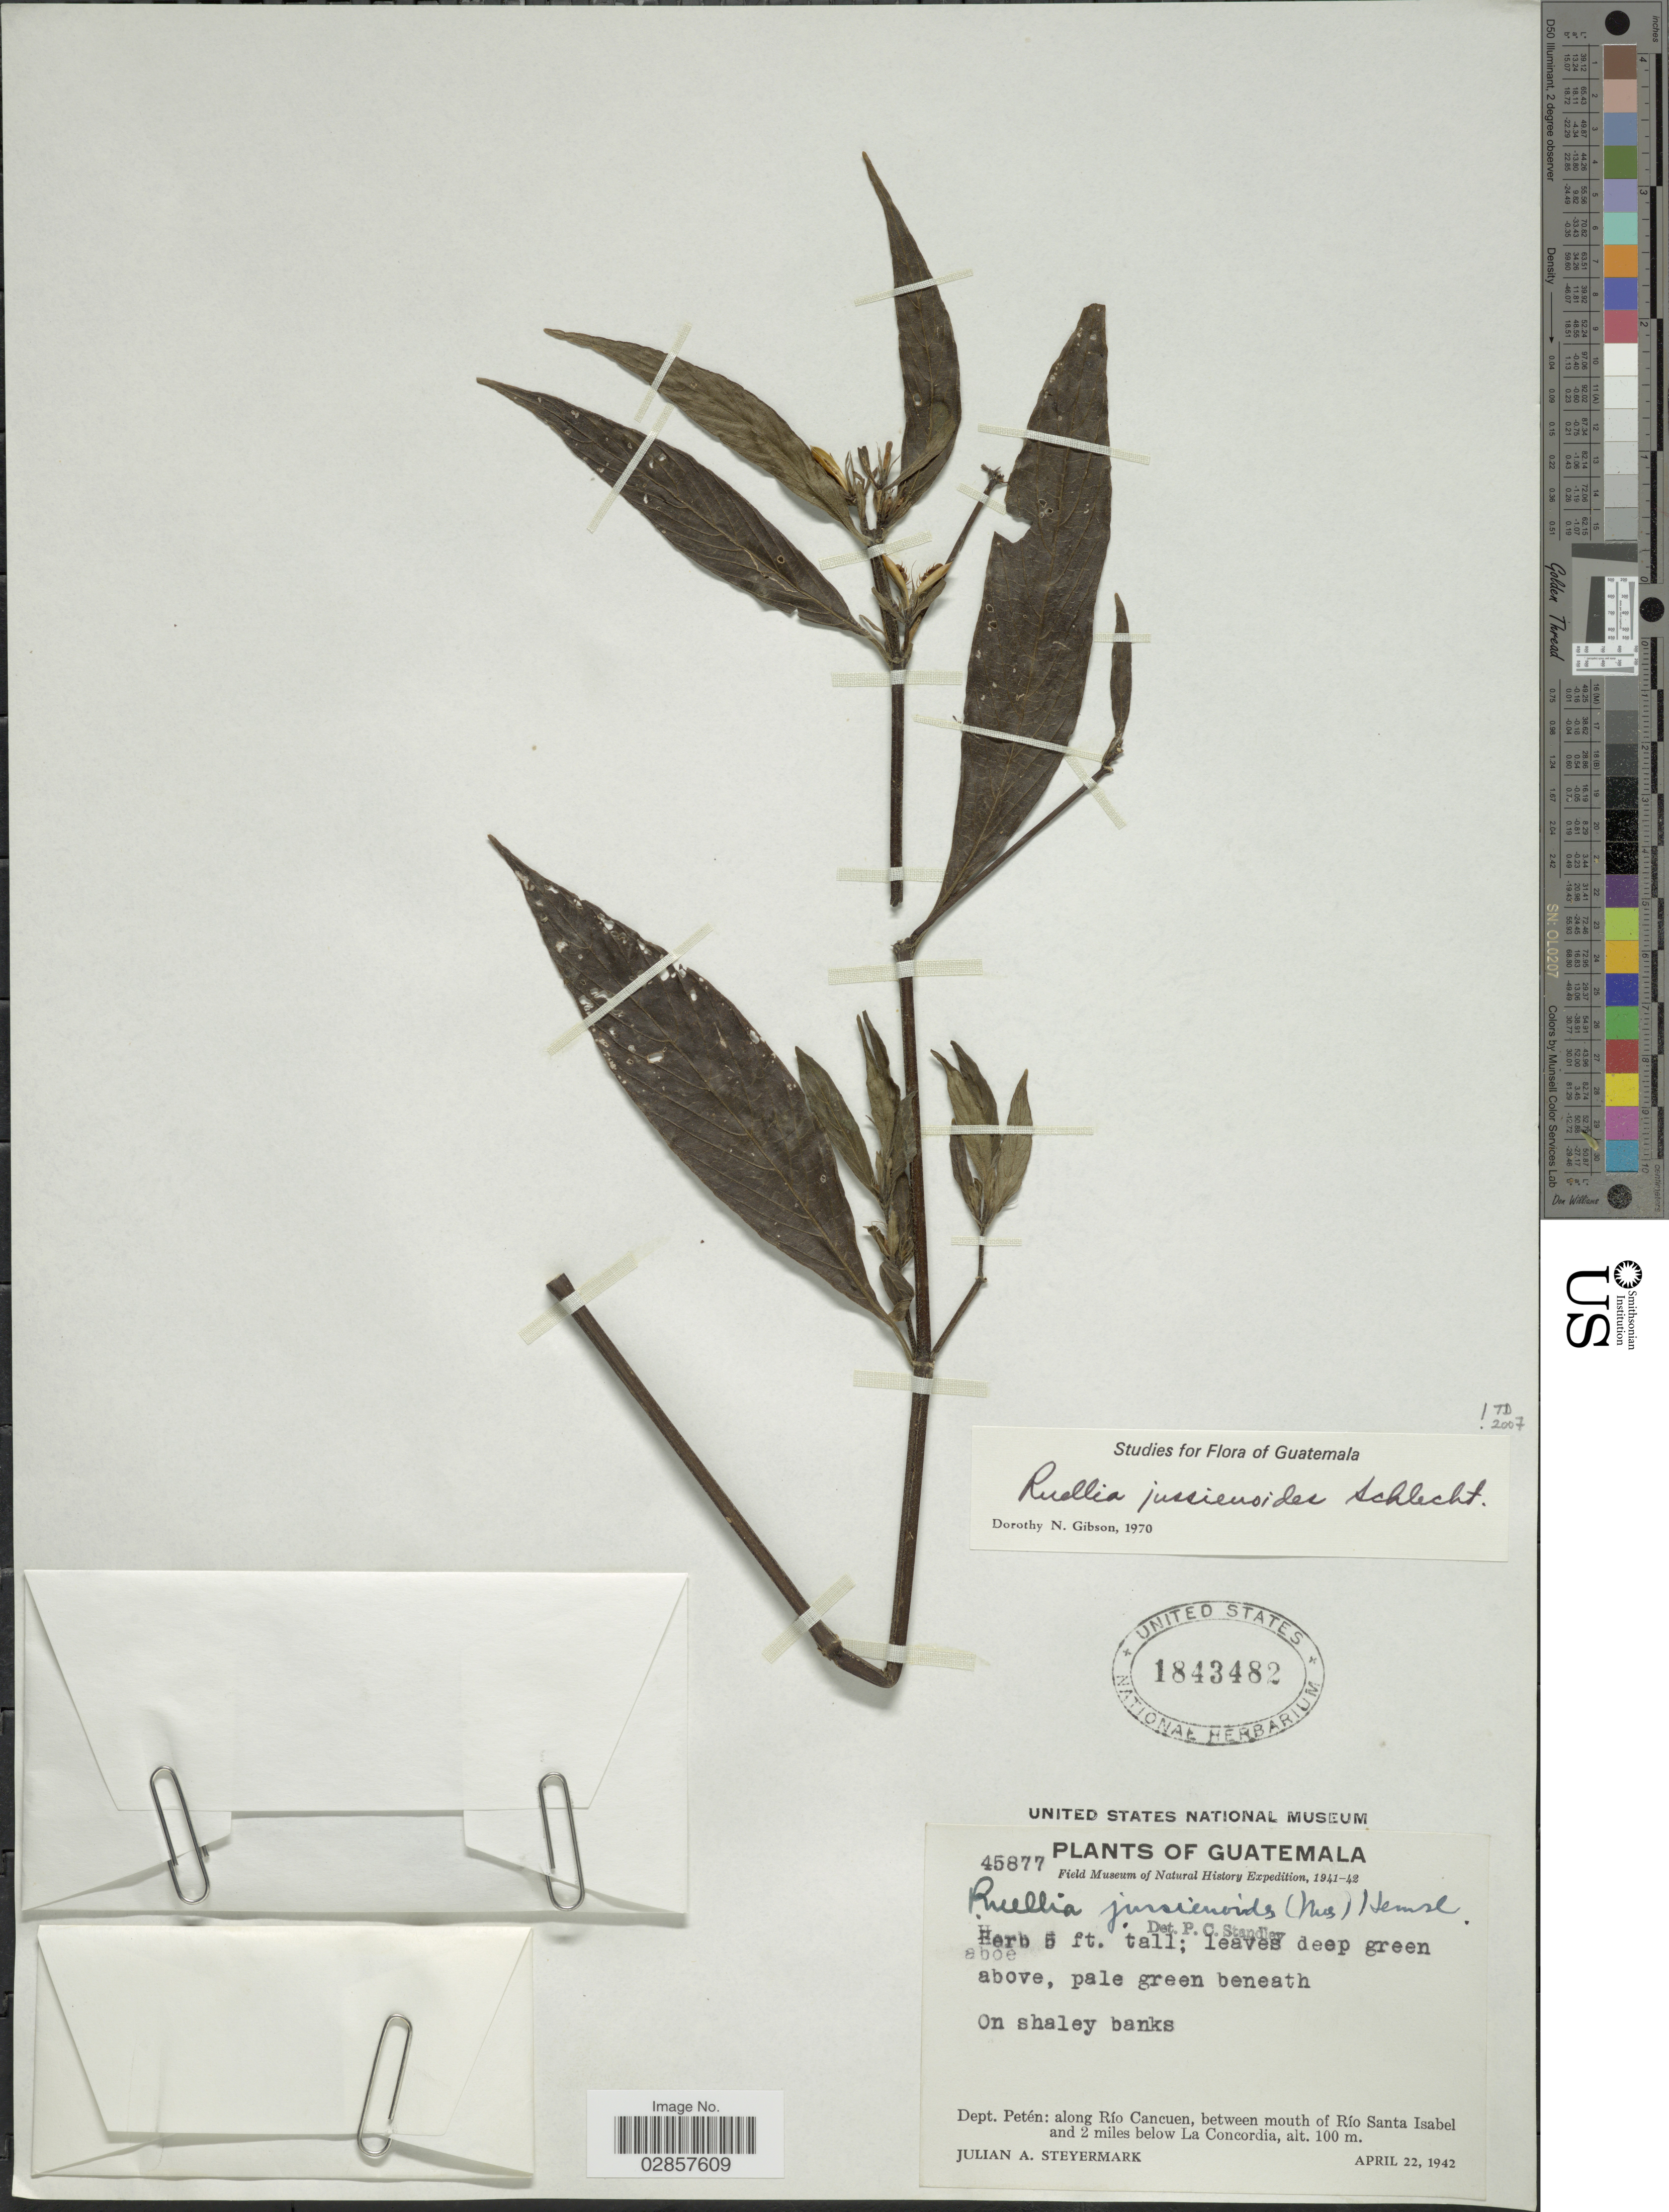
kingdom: Plantae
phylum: Tracheophyta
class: Magnoliopsida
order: Lamiales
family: Acanthaceae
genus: Ruellia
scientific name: Ruellia jussieuoides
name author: Schltdl. & Cham.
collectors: J. Steyermark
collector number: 45877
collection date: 1942-04-22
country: Guatemala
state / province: El Petén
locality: Dept. Petén, Along Río Cancuen, between mouth of Río Santa Isabel and 2 miles below La Concordia.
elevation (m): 100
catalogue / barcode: US 1843482